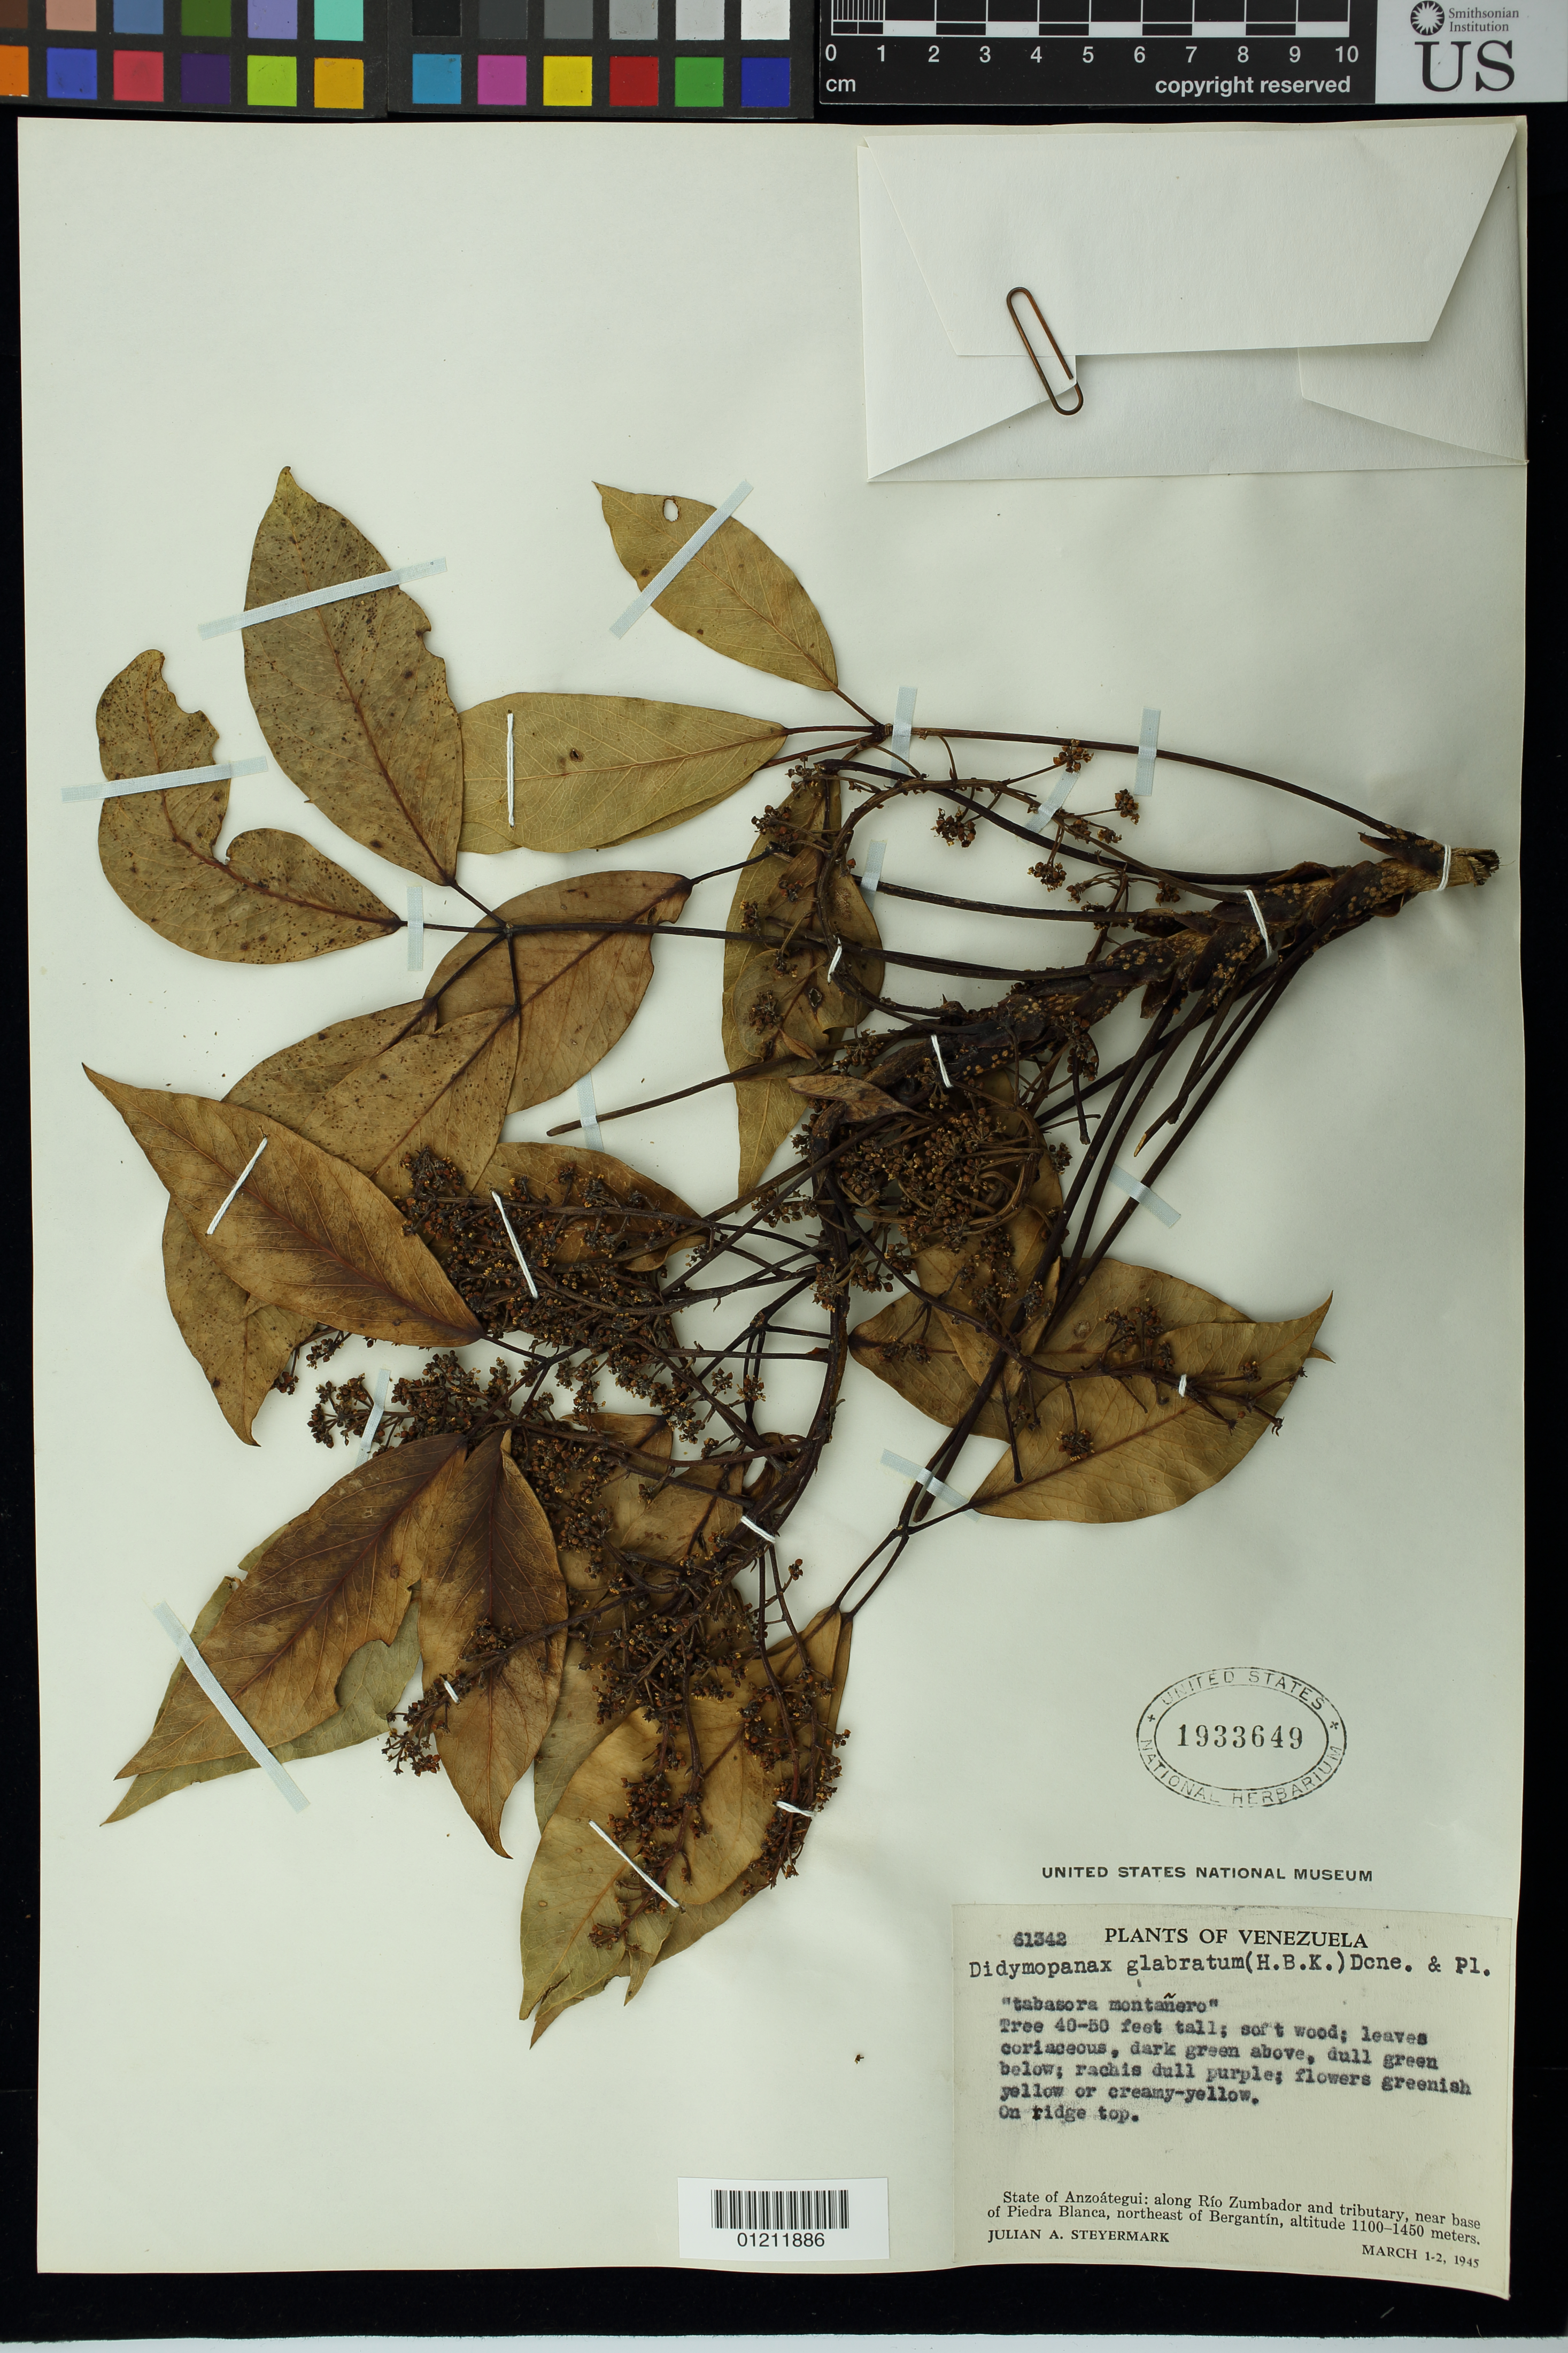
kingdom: Plantae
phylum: Tracheophyta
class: Magnoliopsida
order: Apiales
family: Araliaceae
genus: Schefflera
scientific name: Schefflera glabrata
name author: (Kunth) Frodin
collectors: J. Steyermark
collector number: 61342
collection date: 1945-03-01/1945-03-02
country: Venezuela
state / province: Anzoátegui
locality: along Río Zumbador and tributary, near base of Piedra Blanca, northeast of Bergantín. On ridge top.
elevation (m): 1100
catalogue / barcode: US 1933649